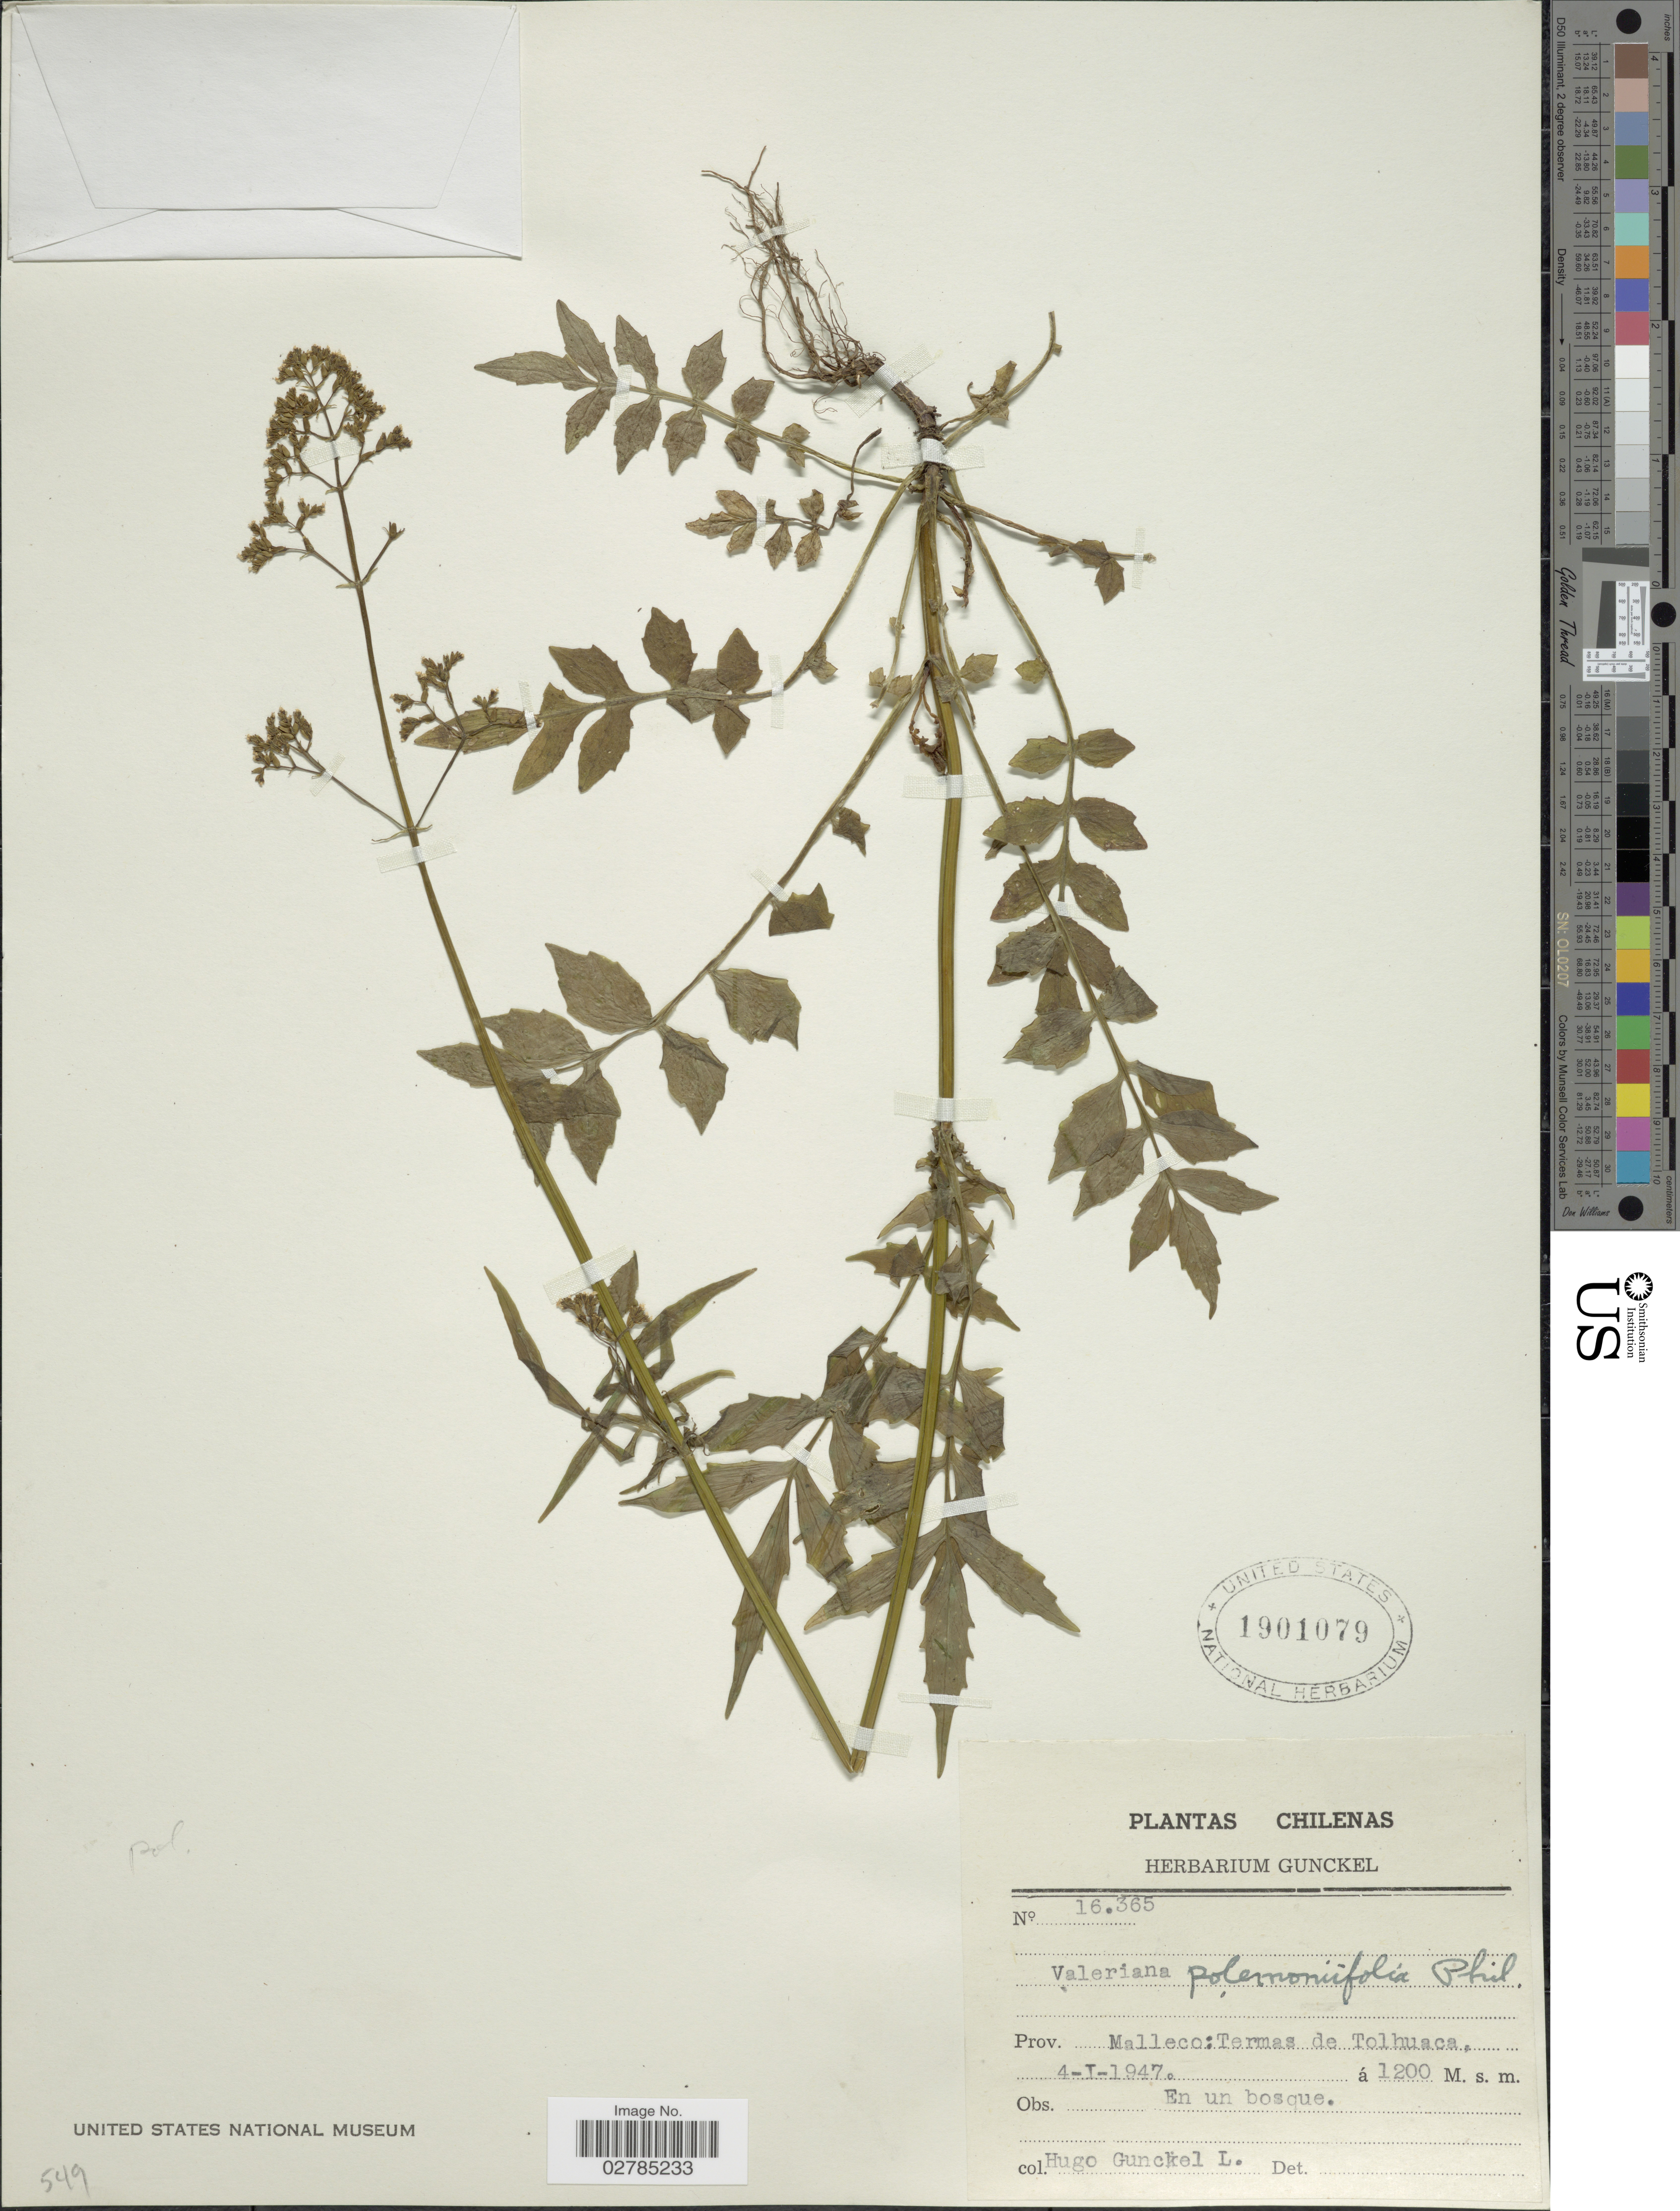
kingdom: Plantae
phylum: Tracheophyta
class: Magnoliopsida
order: Dipsacales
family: Caprifoliaceae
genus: Valeriana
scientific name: Valeriana polemoniifolia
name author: Phil.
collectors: H. Gunckel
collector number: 16365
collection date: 1947-01-04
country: Chile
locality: Prov. Malleco: Termas de Tolhuaca.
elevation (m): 1200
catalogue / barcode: US 1901079